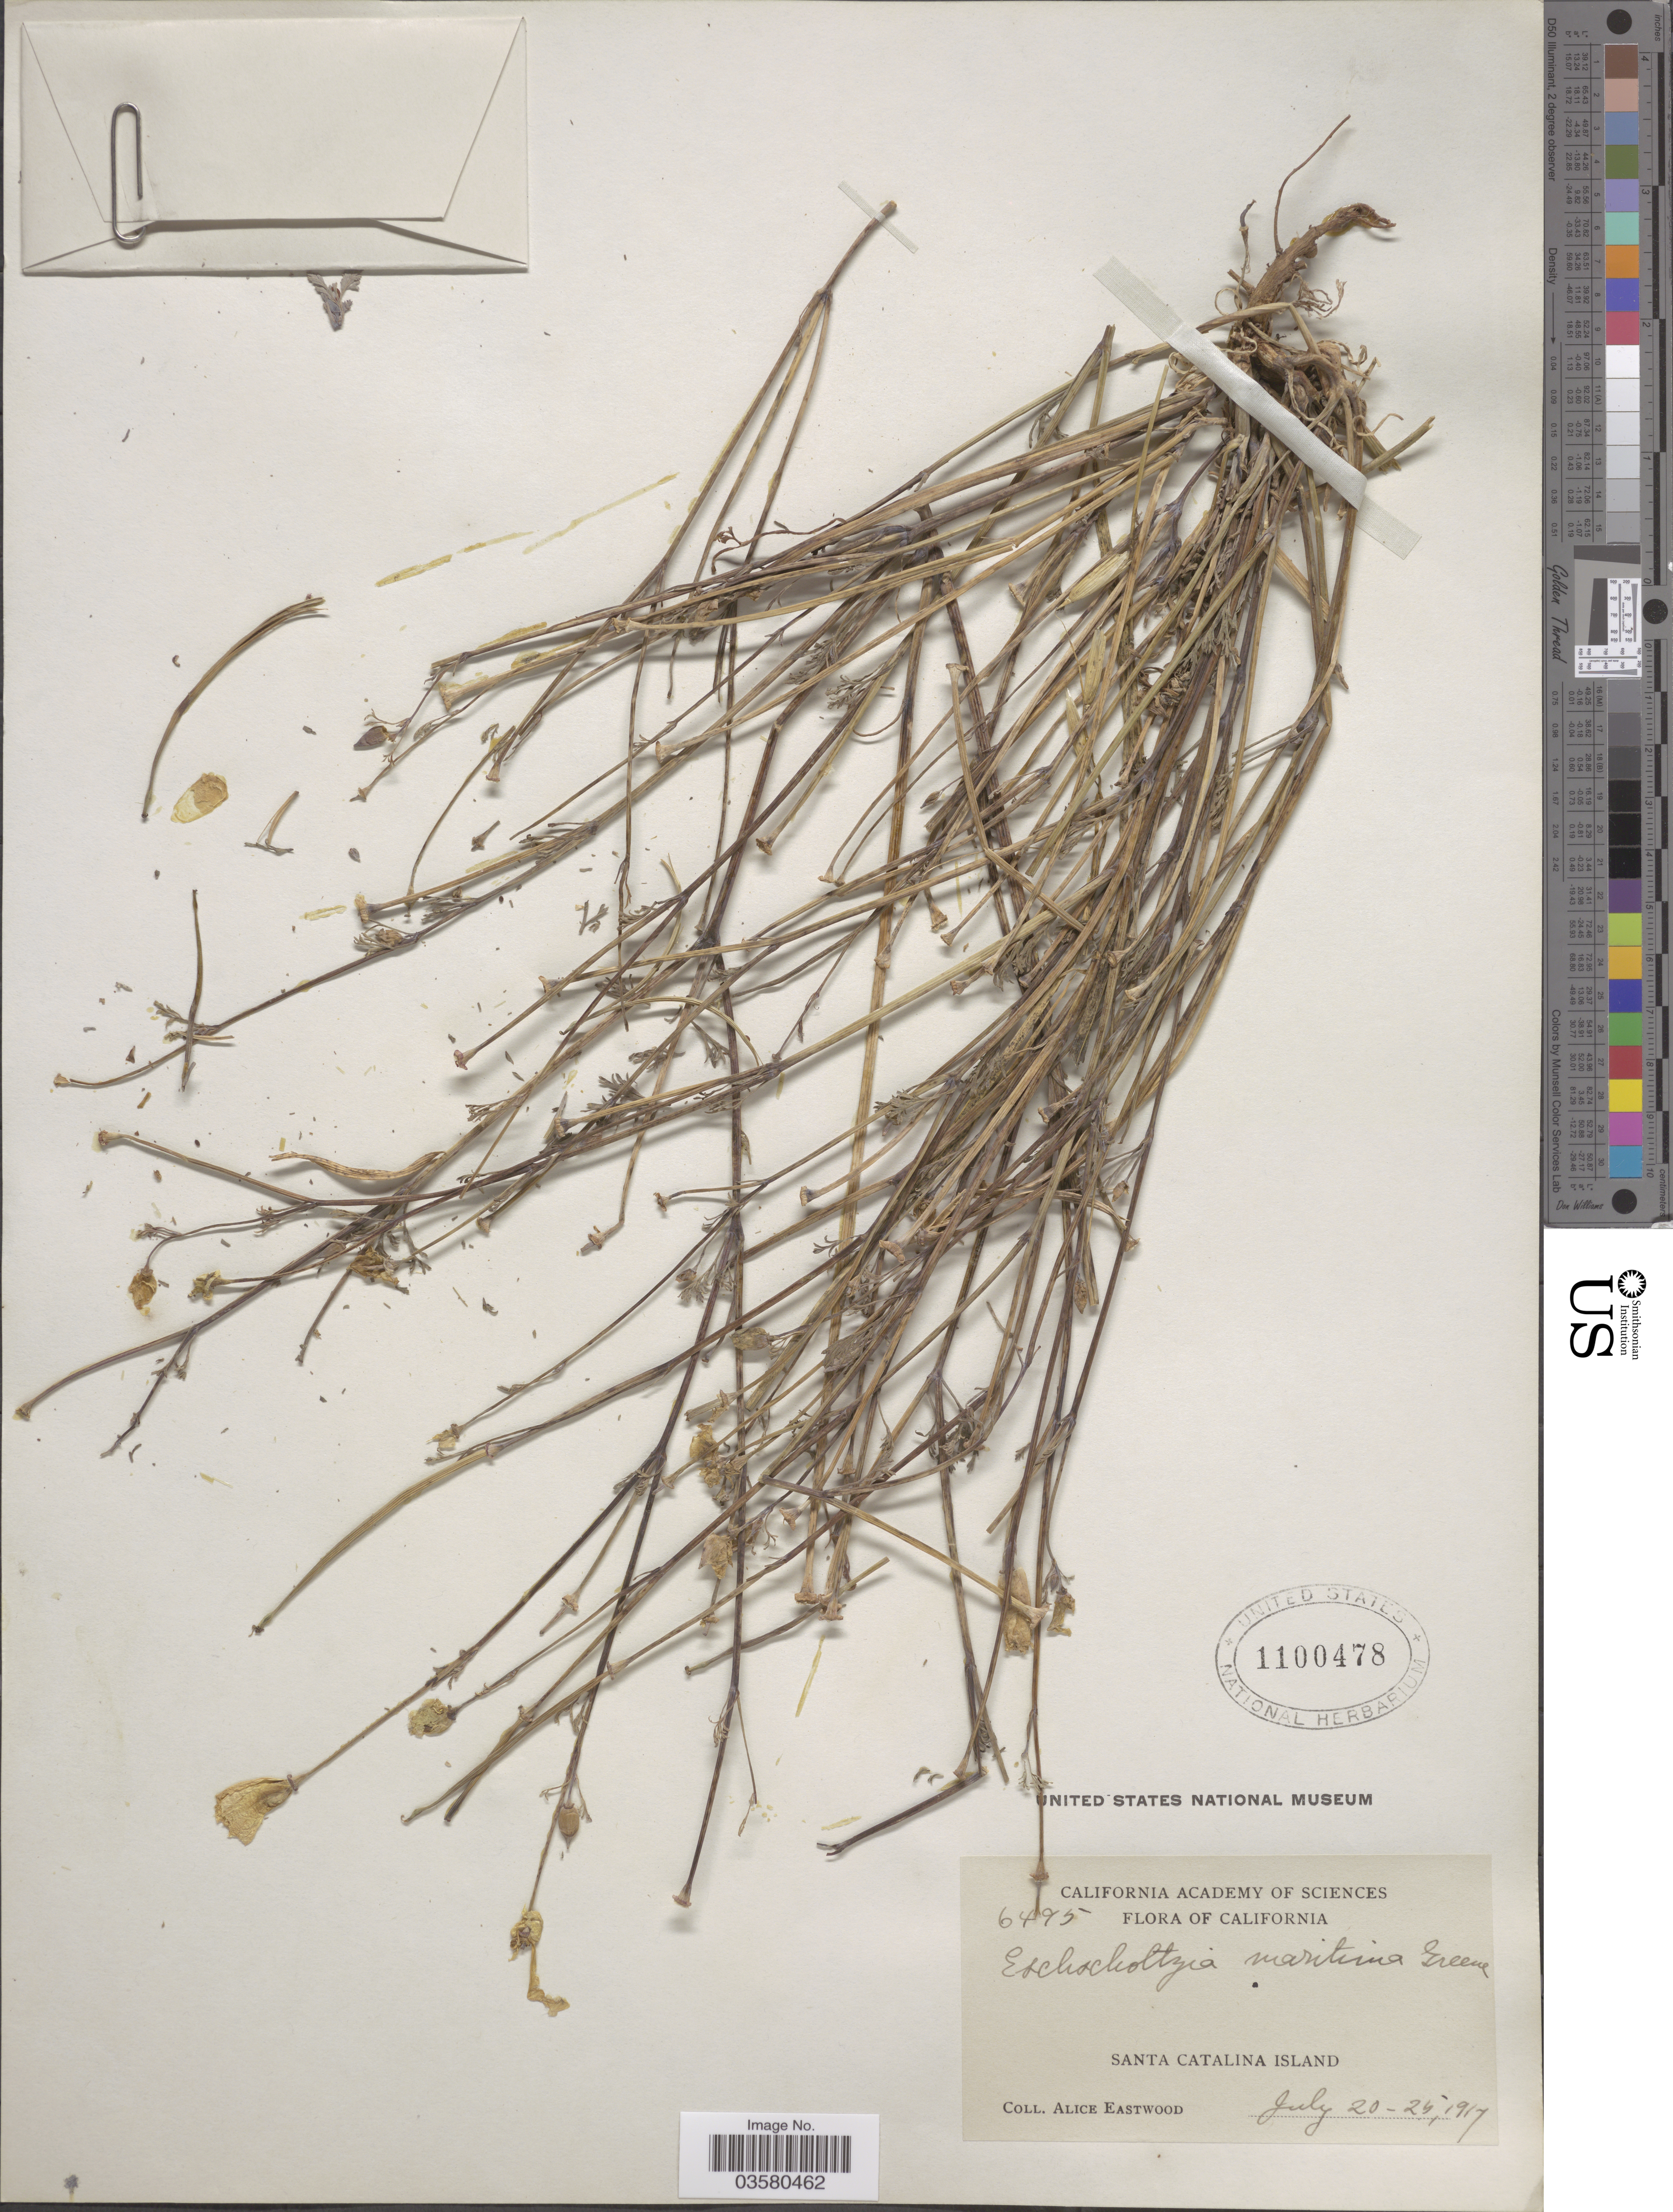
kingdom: Plantae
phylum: Tracheophyta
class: Magnoliopsida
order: Ranunculales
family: Papaveraceae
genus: Eschscholzia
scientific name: Eschscholzia maritima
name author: Greene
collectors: A. Eastwood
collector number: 6495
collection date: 1917-07-20/1917-07-25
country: United States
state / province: California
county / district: Los Angeles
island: Santa Catalina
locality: Santa Catalina Island.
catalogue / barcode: US 1100478